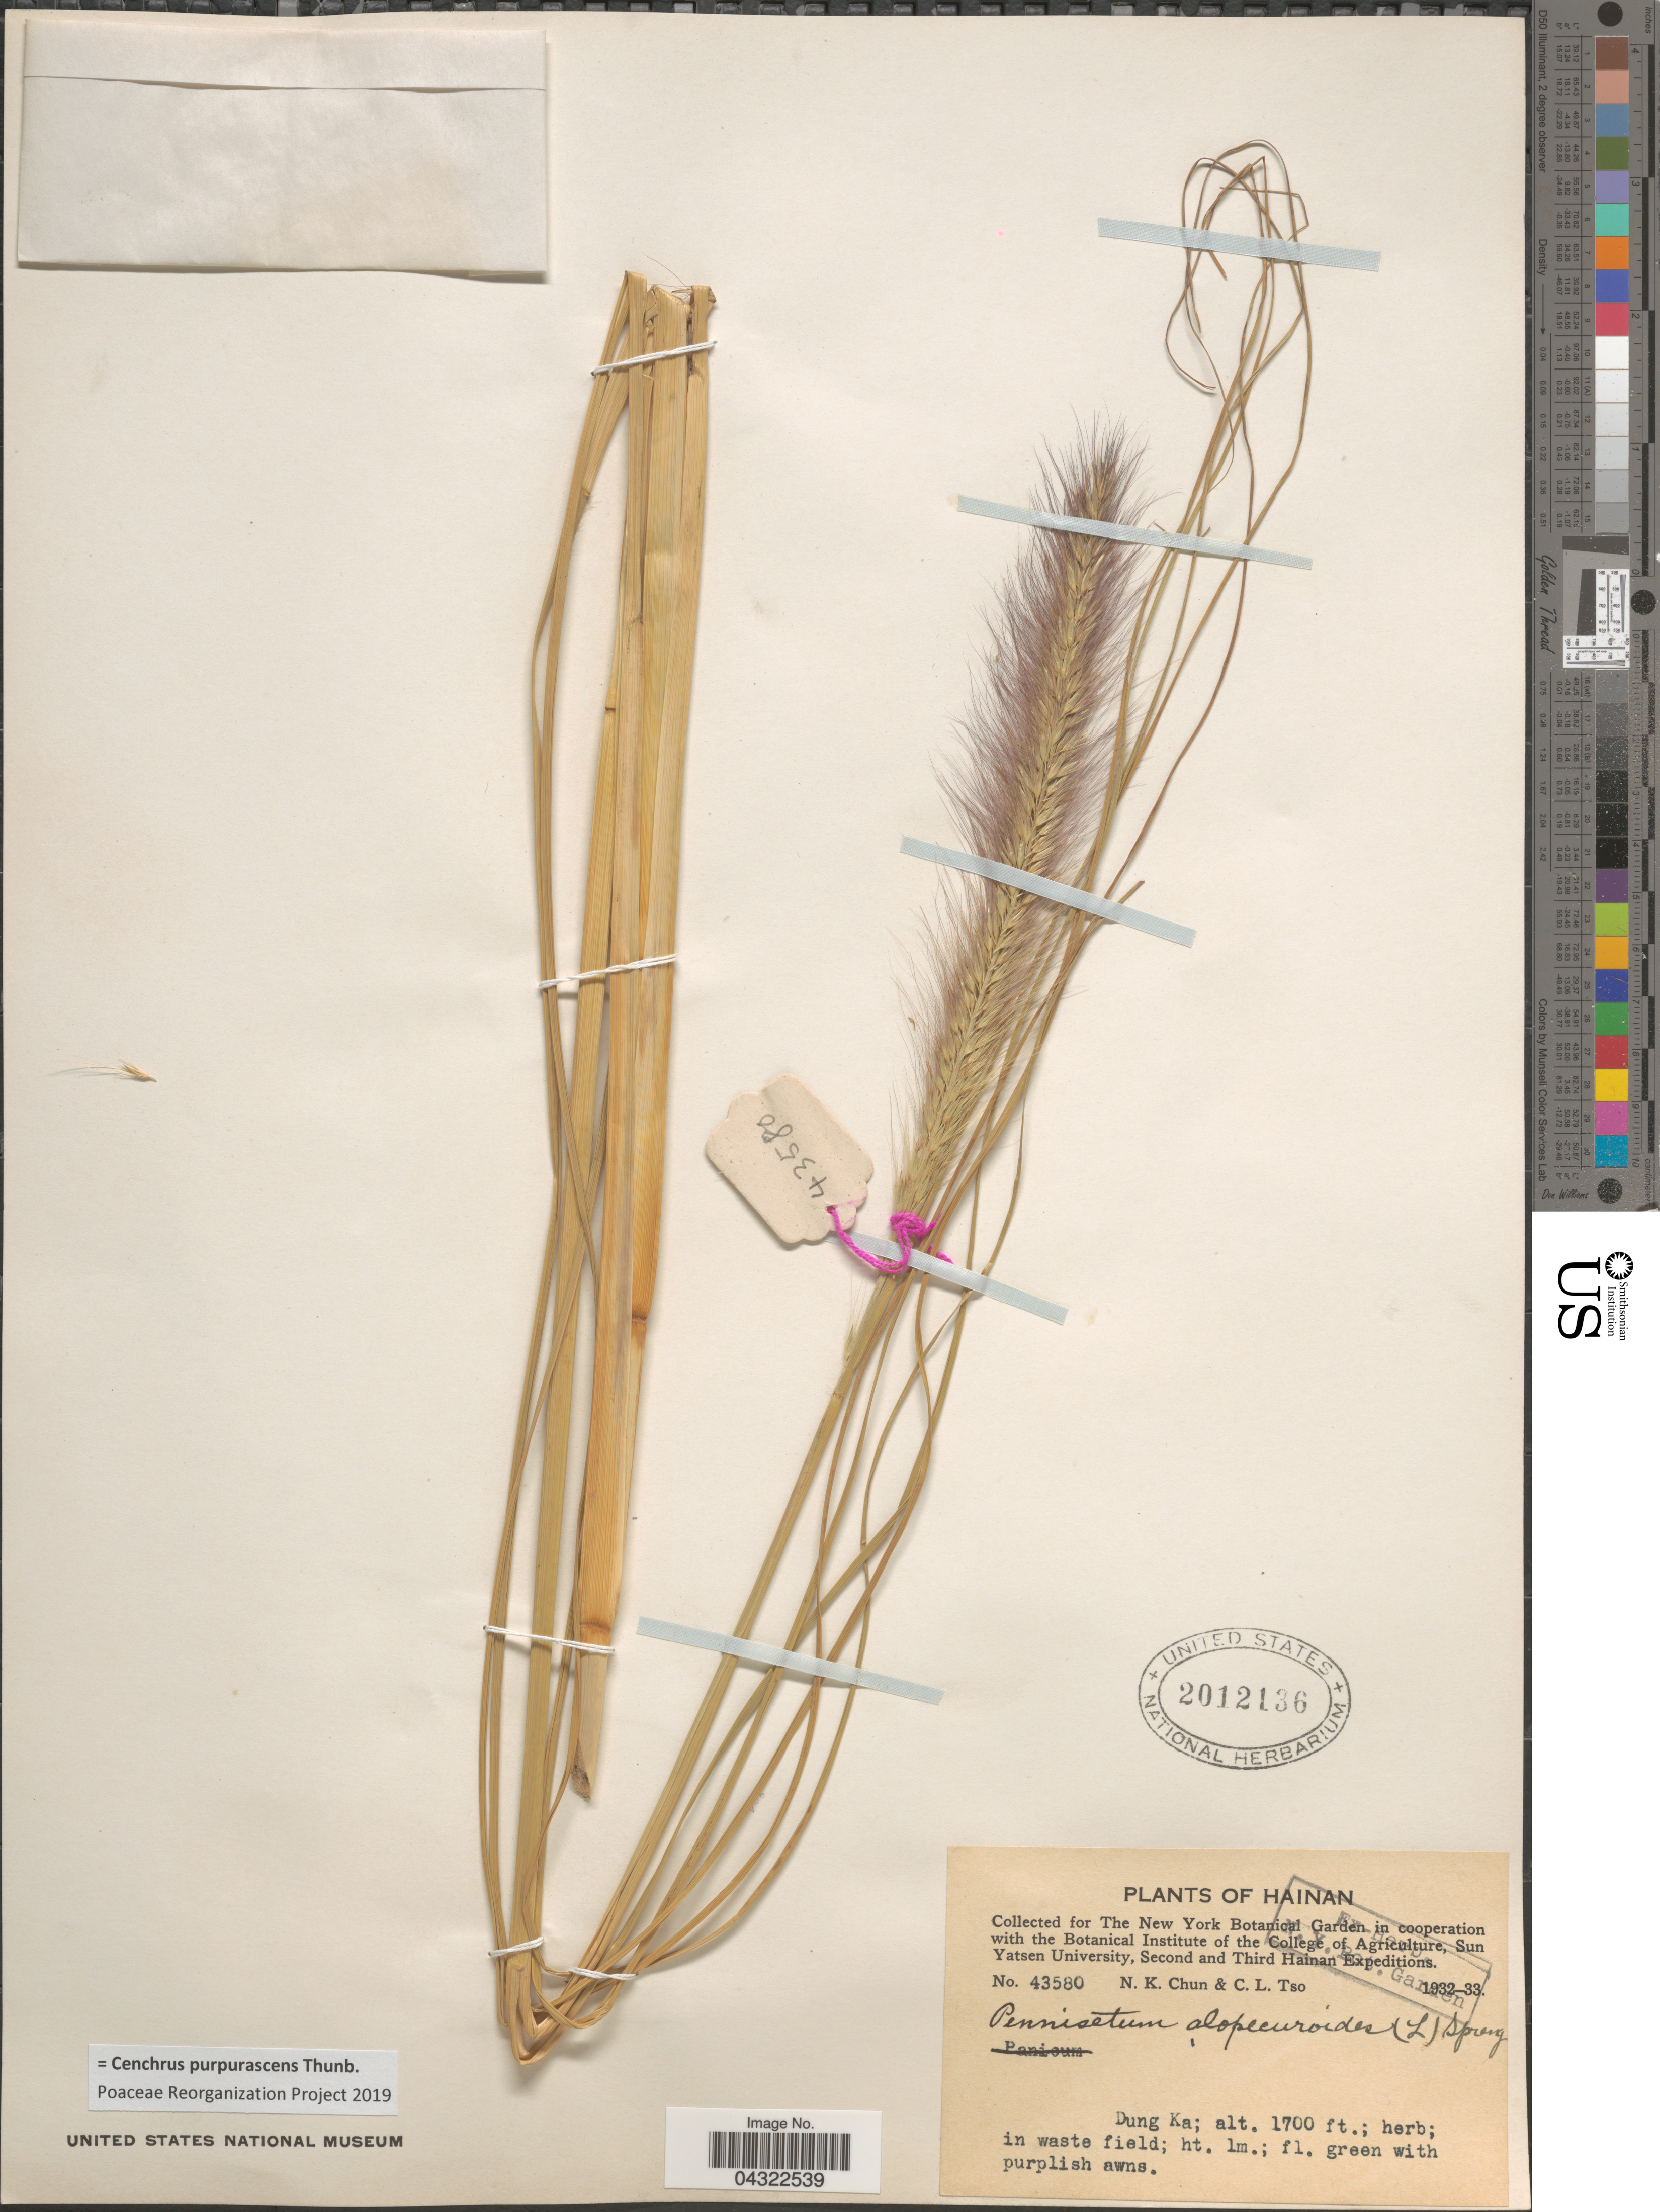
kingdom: Plantae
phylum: Tracheophyta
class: Liliopsida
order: Poales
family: Poaceae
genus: Cenchrus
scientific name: Cenchrus purpurascens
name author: Thunb.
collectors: N. K. Chun & C. Tso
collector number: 43580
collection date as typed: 1933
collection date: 1932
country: China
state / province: Hainan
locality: Second and Third Hainan Expeditions. Dung Ka.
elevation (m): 518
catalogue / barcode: US 2012136